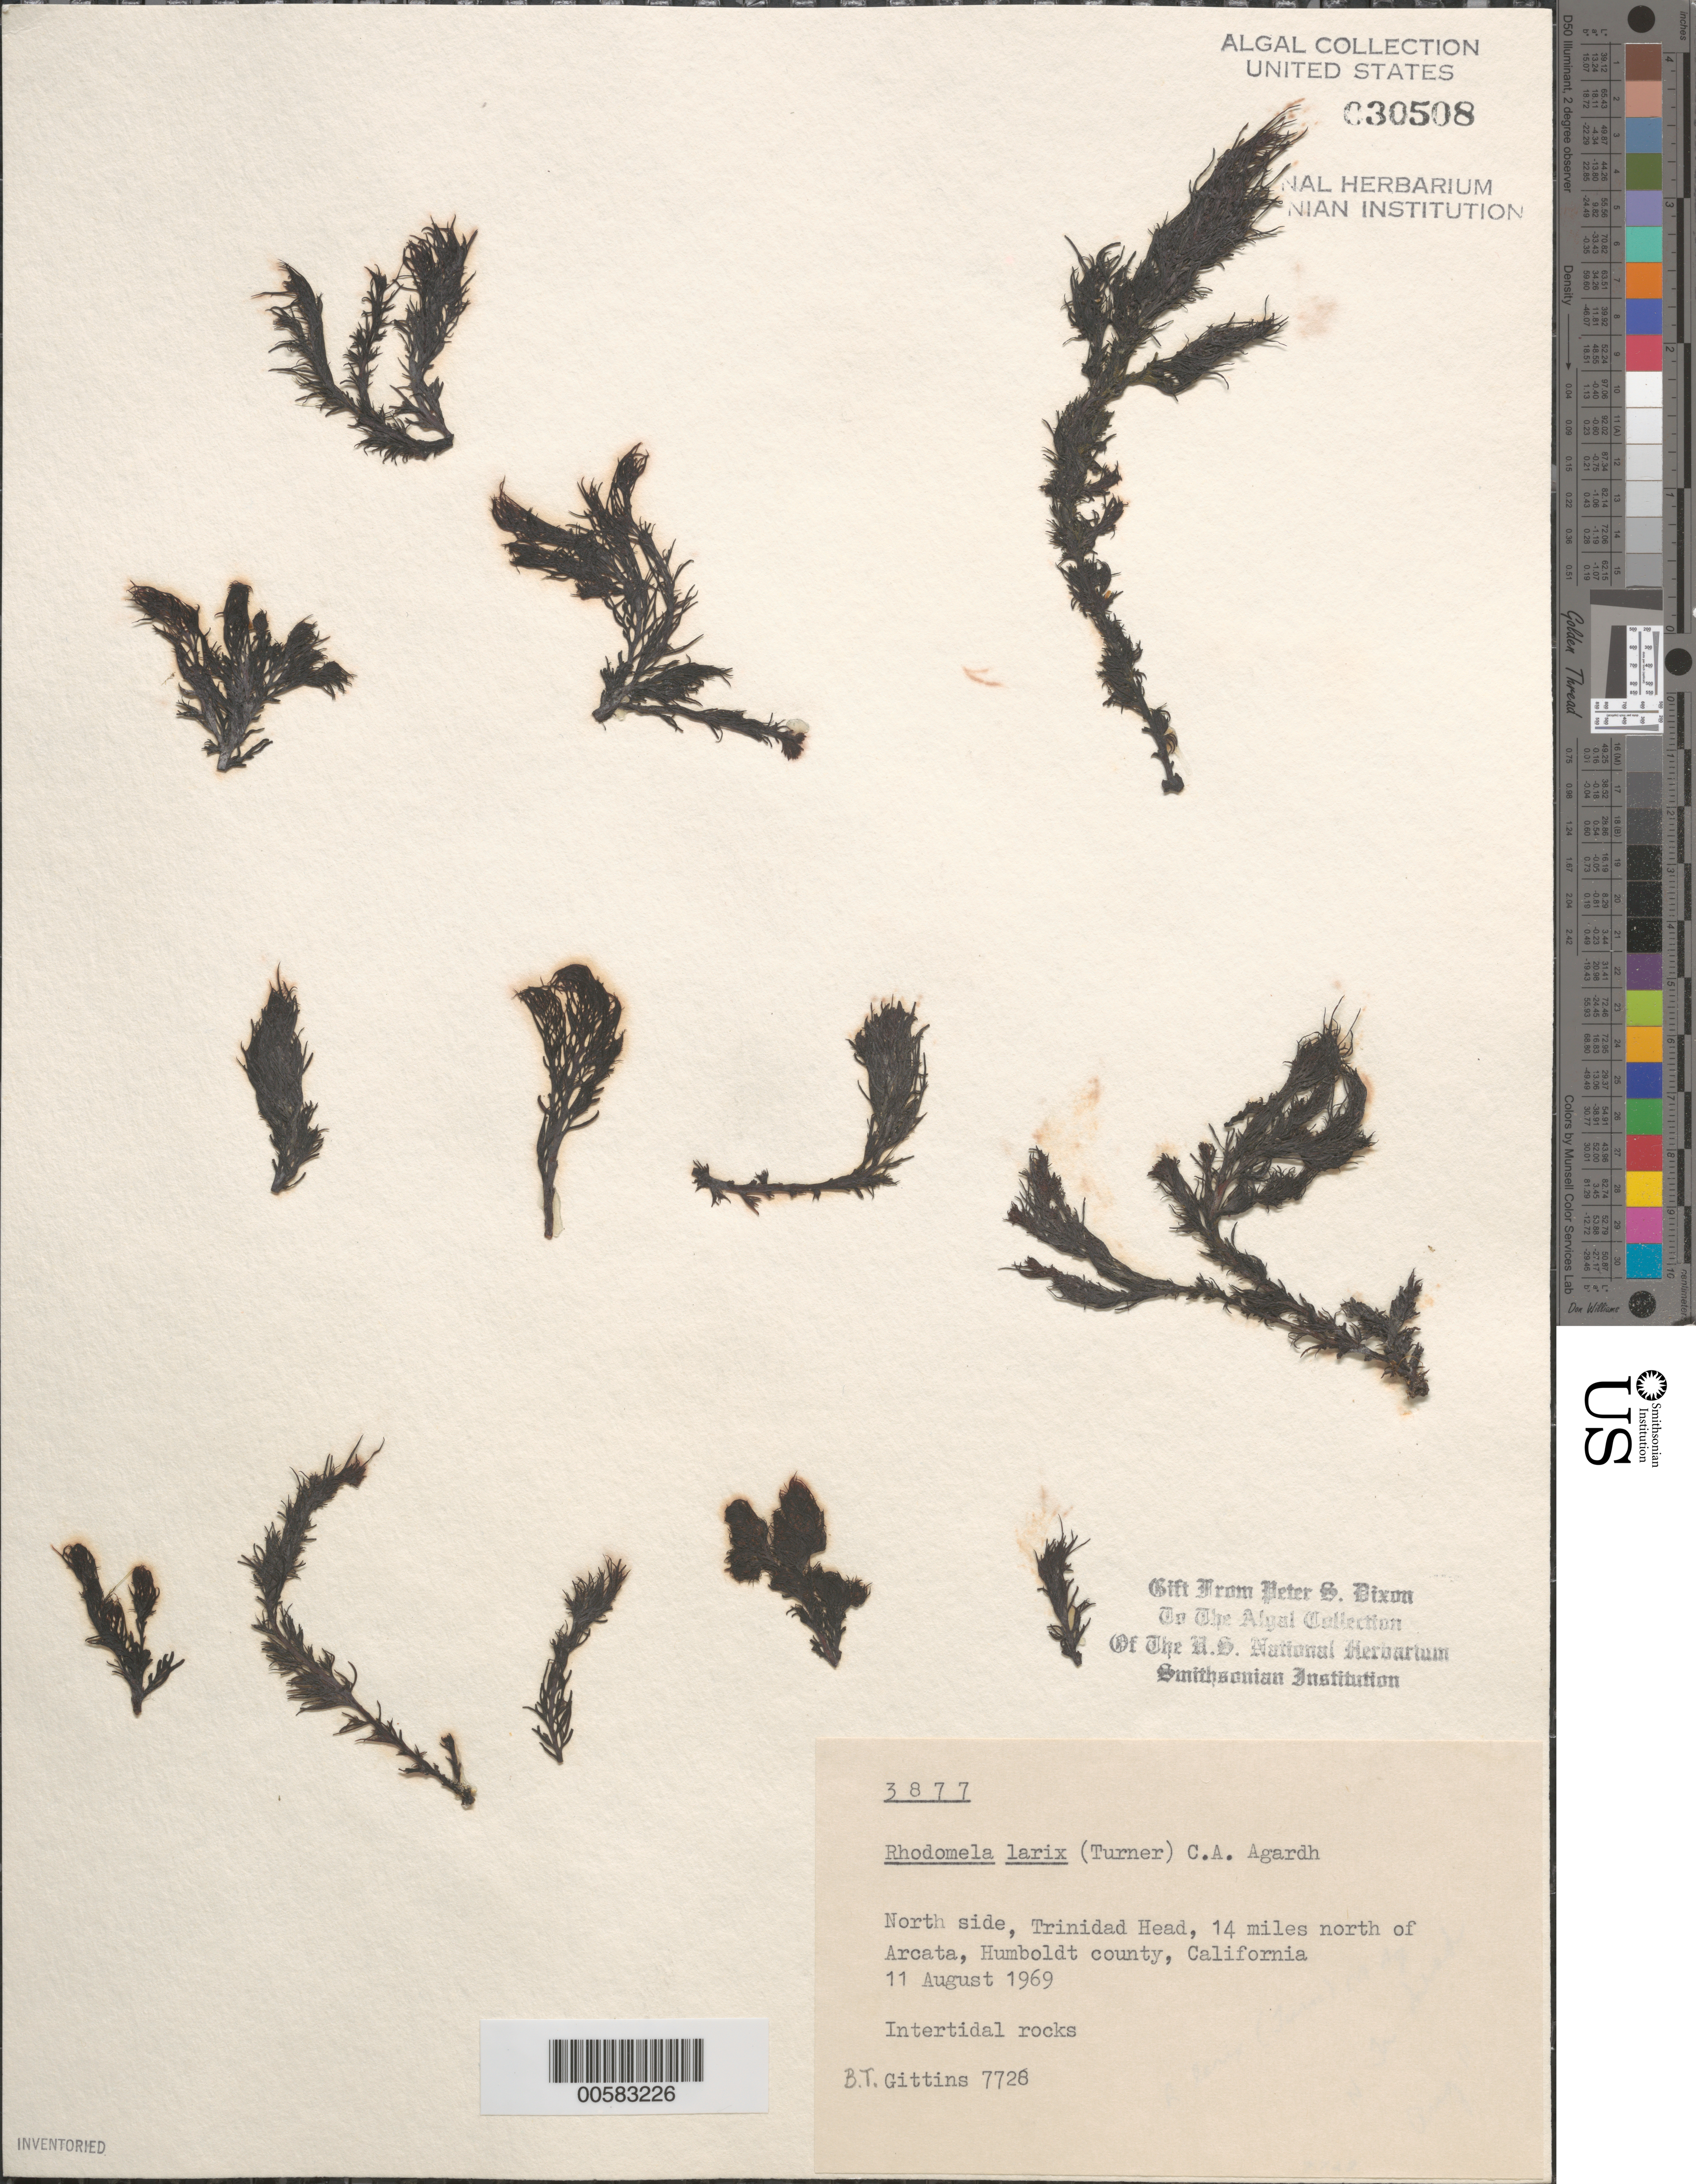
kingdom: Plantae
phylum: Rhodophyta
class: Florideophyceae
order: Ceramiales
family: Rhodomelaceae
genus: Neorhodomela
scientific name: Neorhodomela larix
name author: (Turner) Masuda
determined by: Algae name updating Project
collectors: B. Gittins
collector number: BTG 7728 & PSD 3877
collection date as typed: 11 Aug 1969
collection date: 1969-08-11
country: United States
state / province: California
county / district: Humboldt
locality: Trinidad Head, 14 miles north of Arcata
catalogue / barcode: US 30508